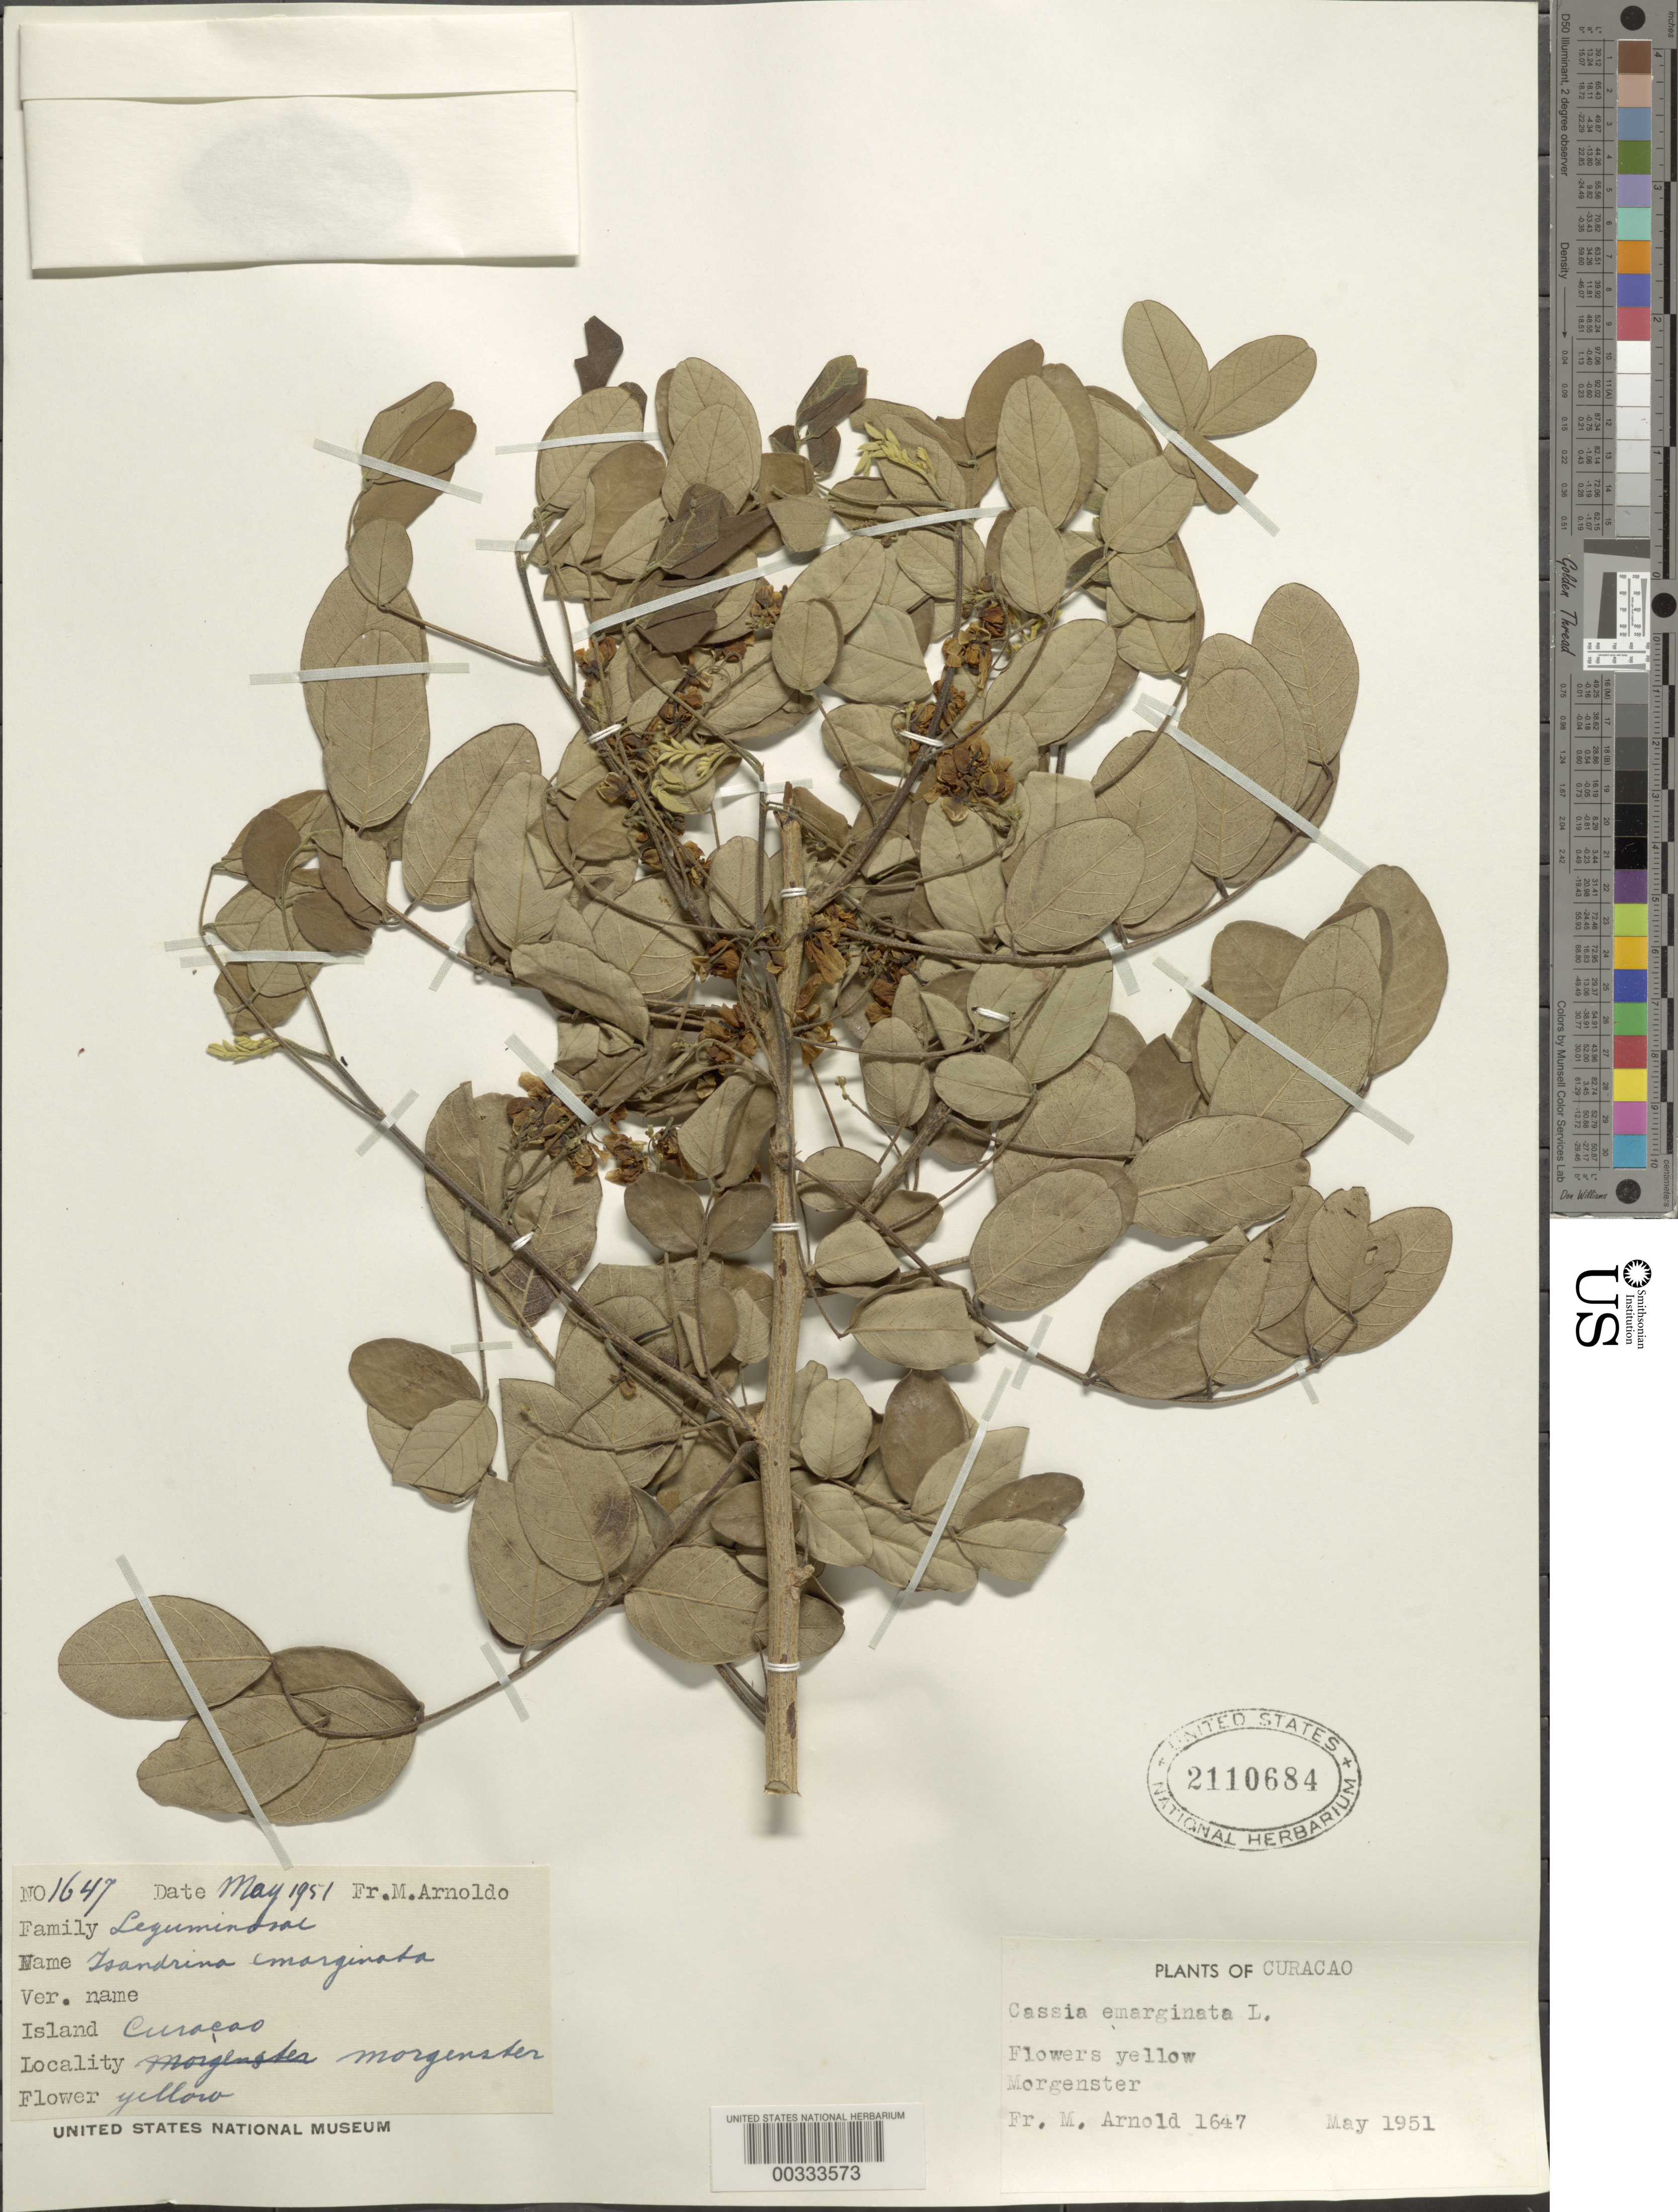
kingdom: Plantae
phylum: Tracheophyta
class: Magnoliopsida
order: Fabales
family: Fabaceae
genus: Senna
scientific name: Senna atomaria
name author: (L.) H.S. Irwin & Barneby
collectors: F. Arnold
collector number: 1647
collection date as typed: May 1951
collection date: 1951-05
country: Curaçao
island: Curaçao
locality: Morgenster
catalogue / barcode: US 2110684